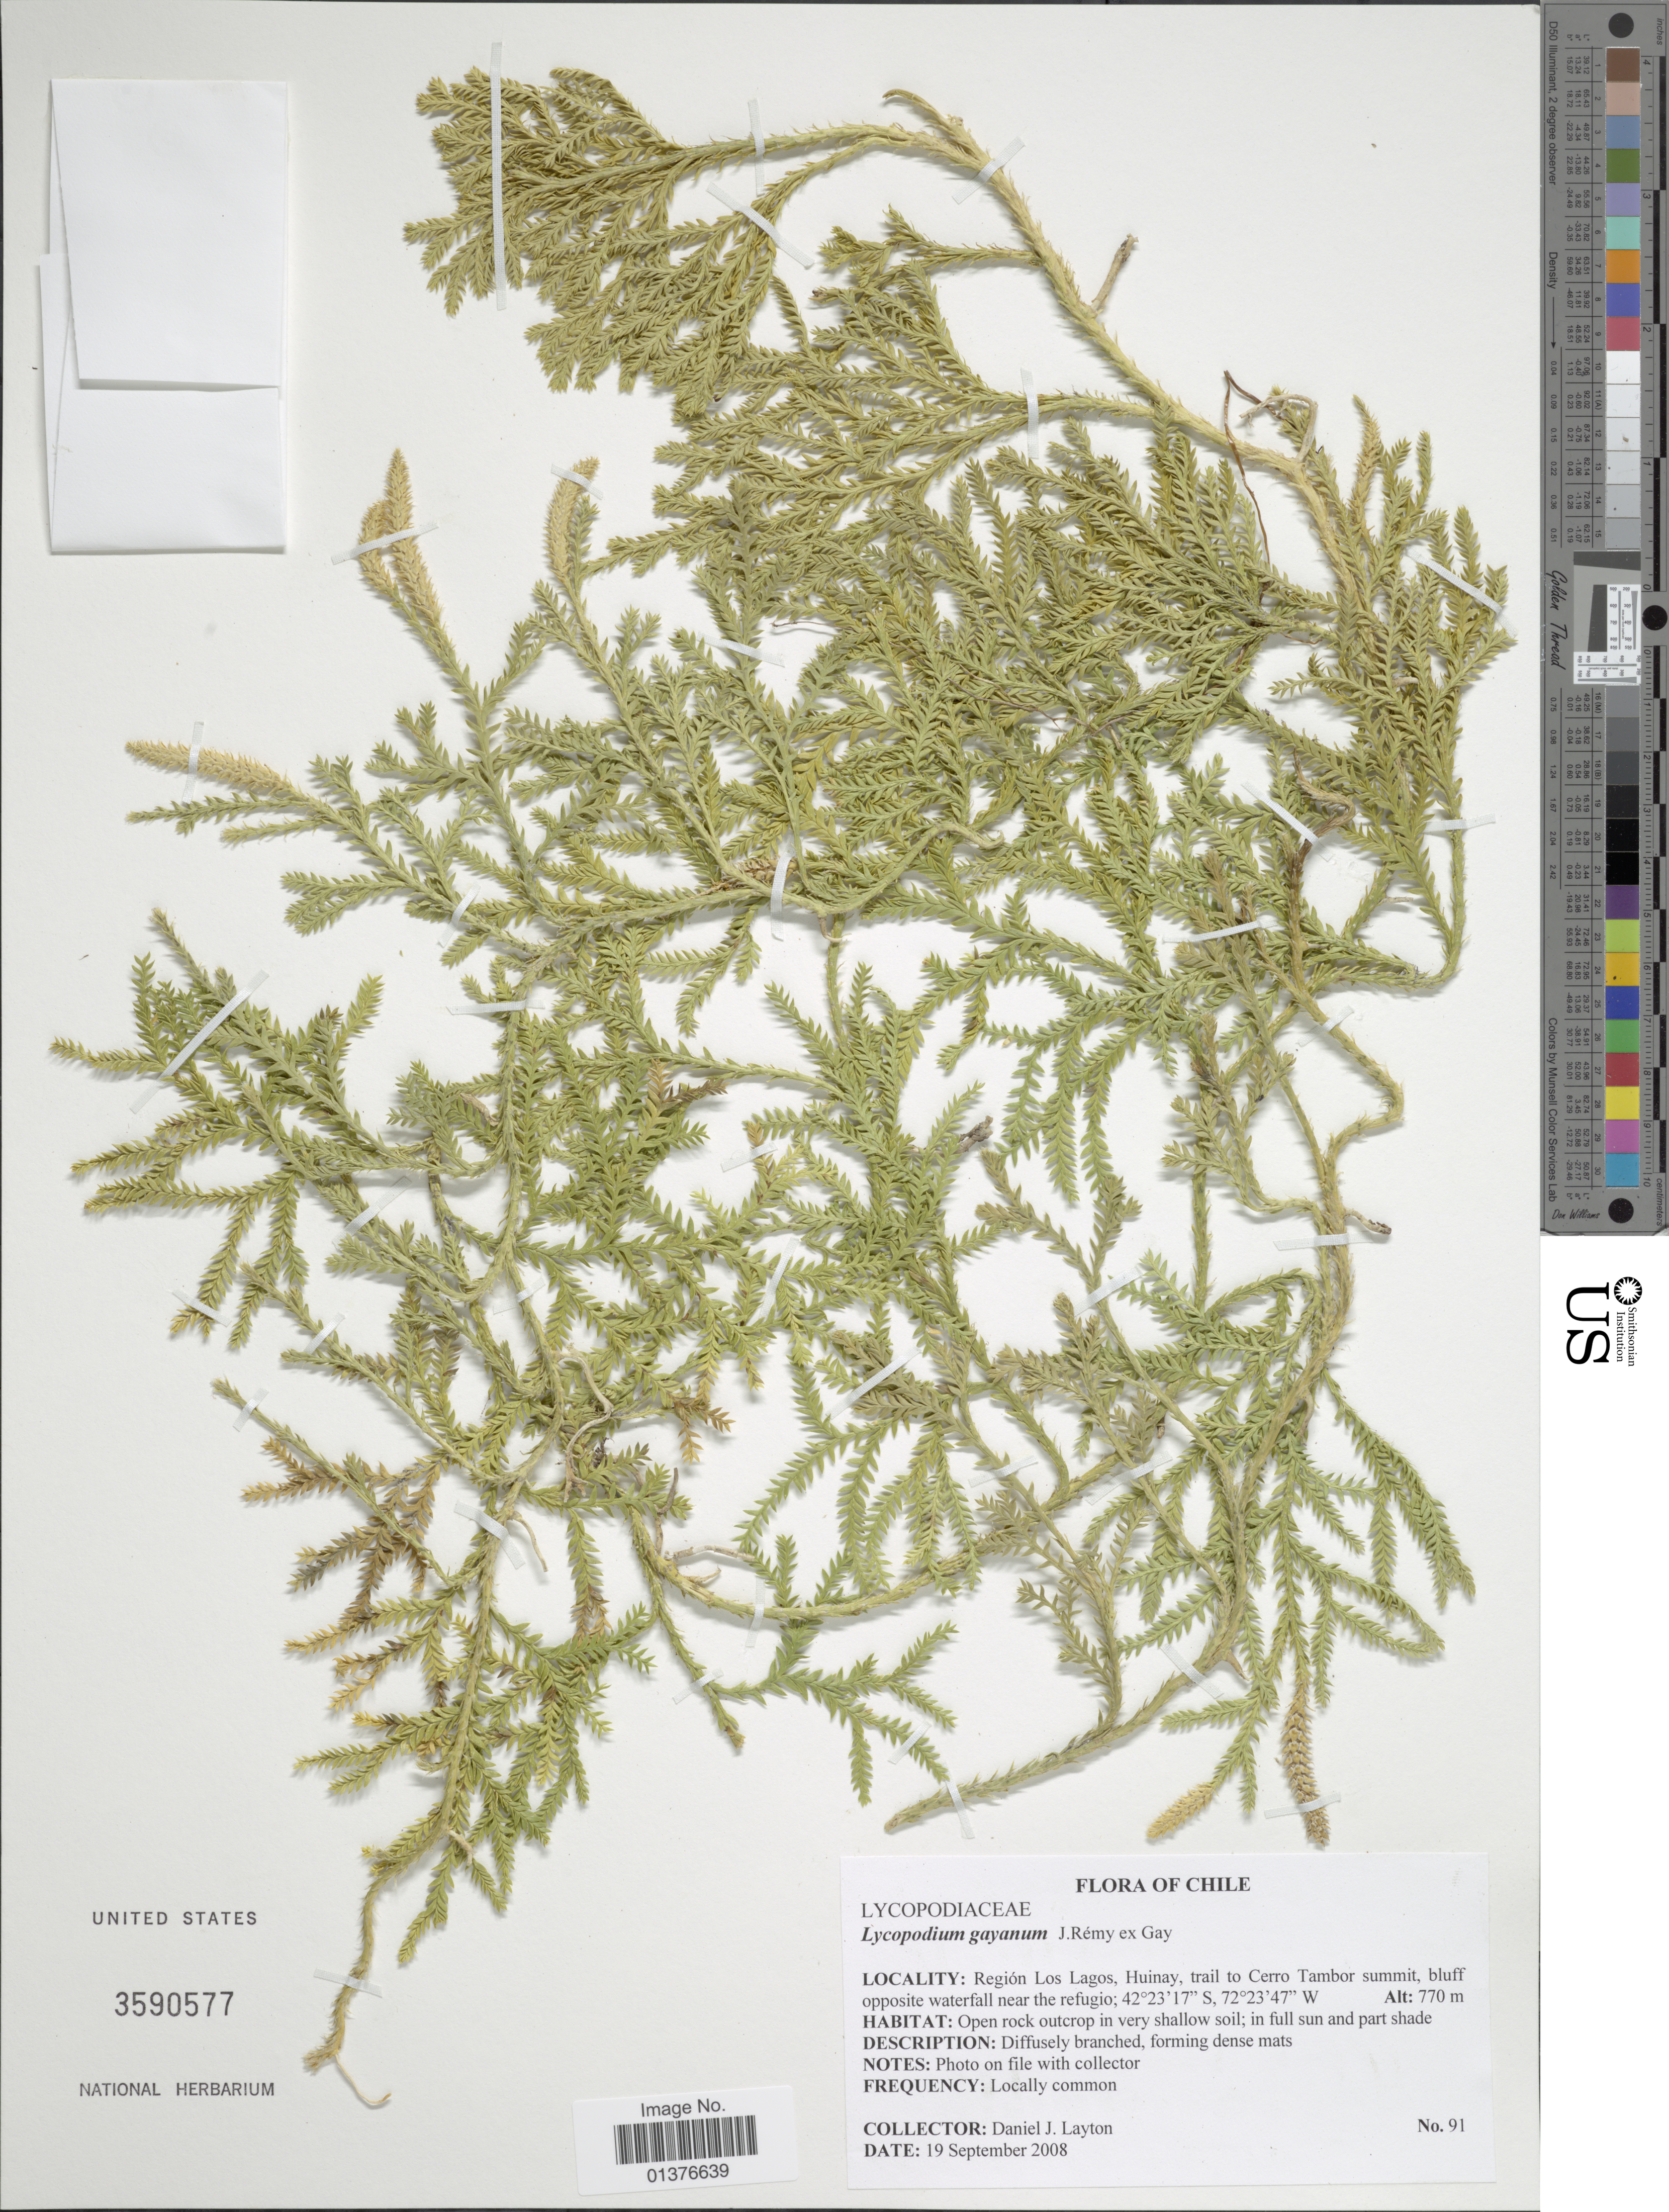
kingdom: Plantae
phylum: Tracheophyta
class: Lycopodiopsida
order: Lycopodiales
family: Lycopodiaceae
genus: Diphasium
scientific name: Diphasium jussiaei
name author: (Desv.) C. Presl ex Rothm.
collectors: D. J. Layton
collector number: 91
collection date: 2008-09-19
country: Chile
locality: Region Los Lagos, Huinay, trail to Cerro Tambor summit, bluff opposite waterfall near the refugio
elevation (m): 770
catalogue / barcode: US 3590577